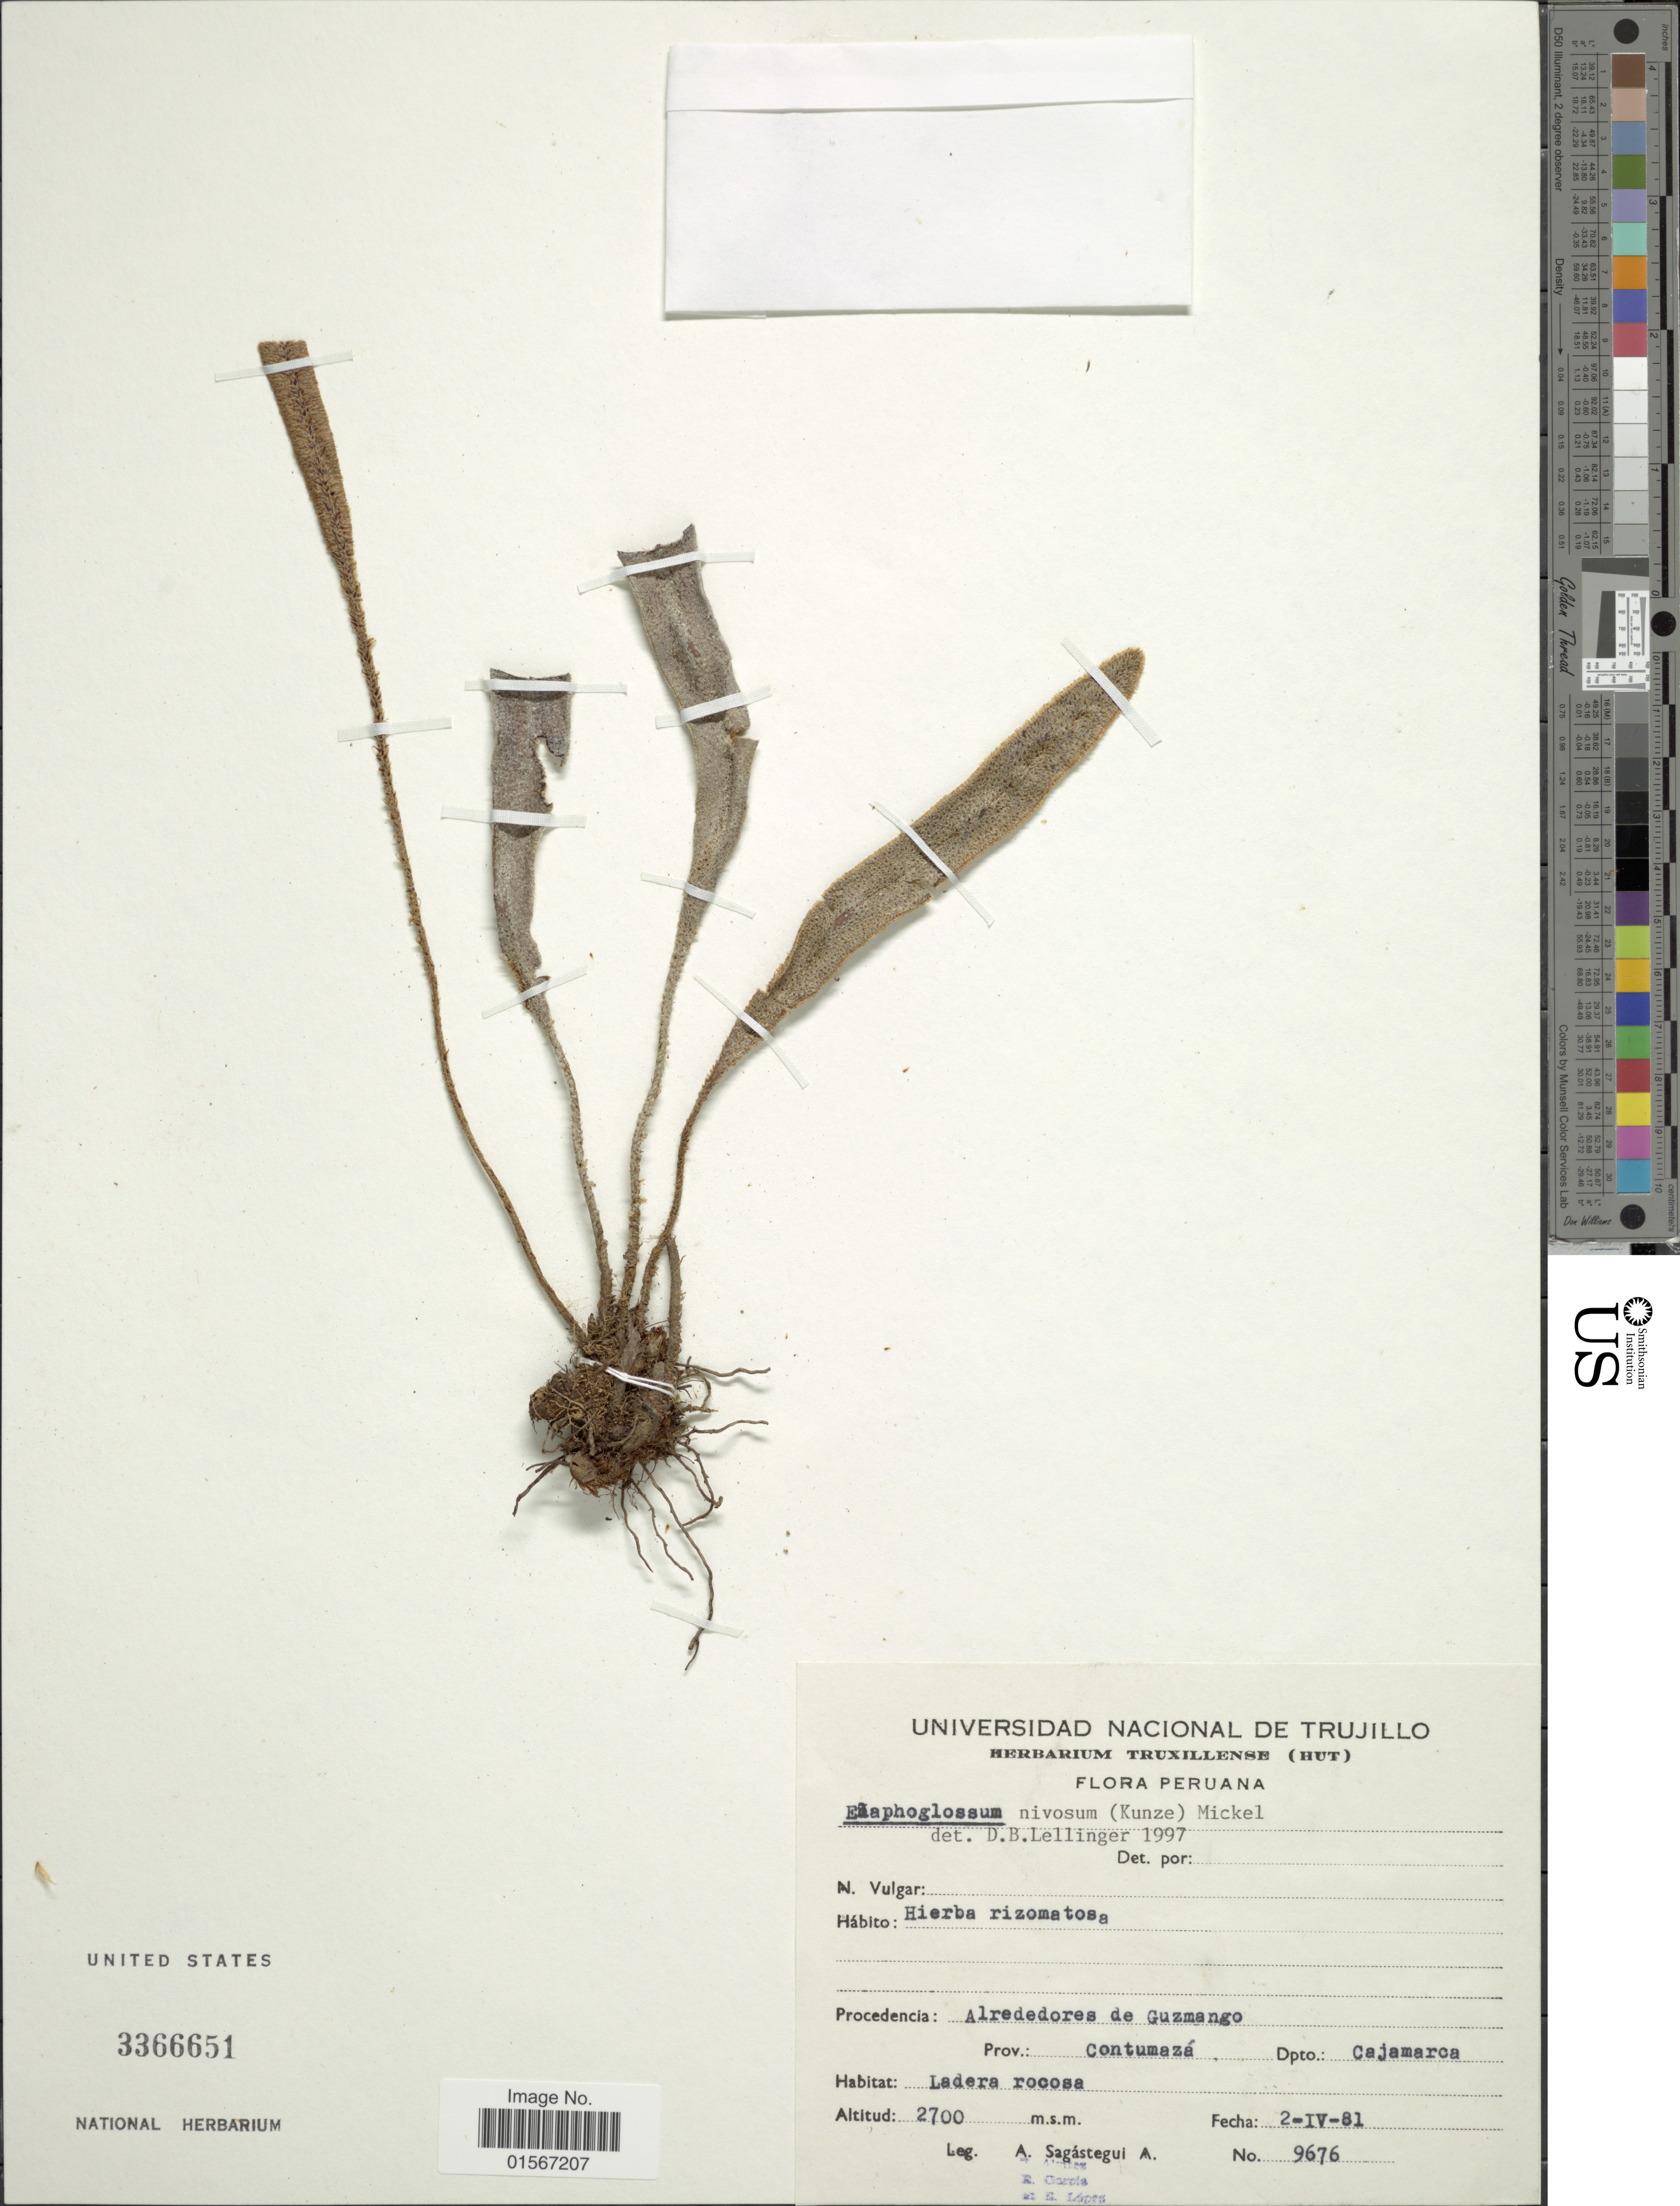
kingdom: Plantae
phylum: Tracheophyta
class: Polypodiopsida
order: Polypodiales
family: Dryopteridaceae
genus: Elaphoglossum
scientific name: Elaphoglossum nivosum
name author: (Kunze) Mickel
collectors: A. Sagástegui A., R. García, G. Lopze & W. Löpez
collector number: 9676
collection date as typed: Transcribed d/m/y: 2/4/81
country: Peru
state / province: Cajamarca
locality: Peruana, Alrededores de Guzmango, Prov. Contumazá, Dpto.: Cajamarca.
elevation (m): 2700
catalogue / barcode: US 3366651